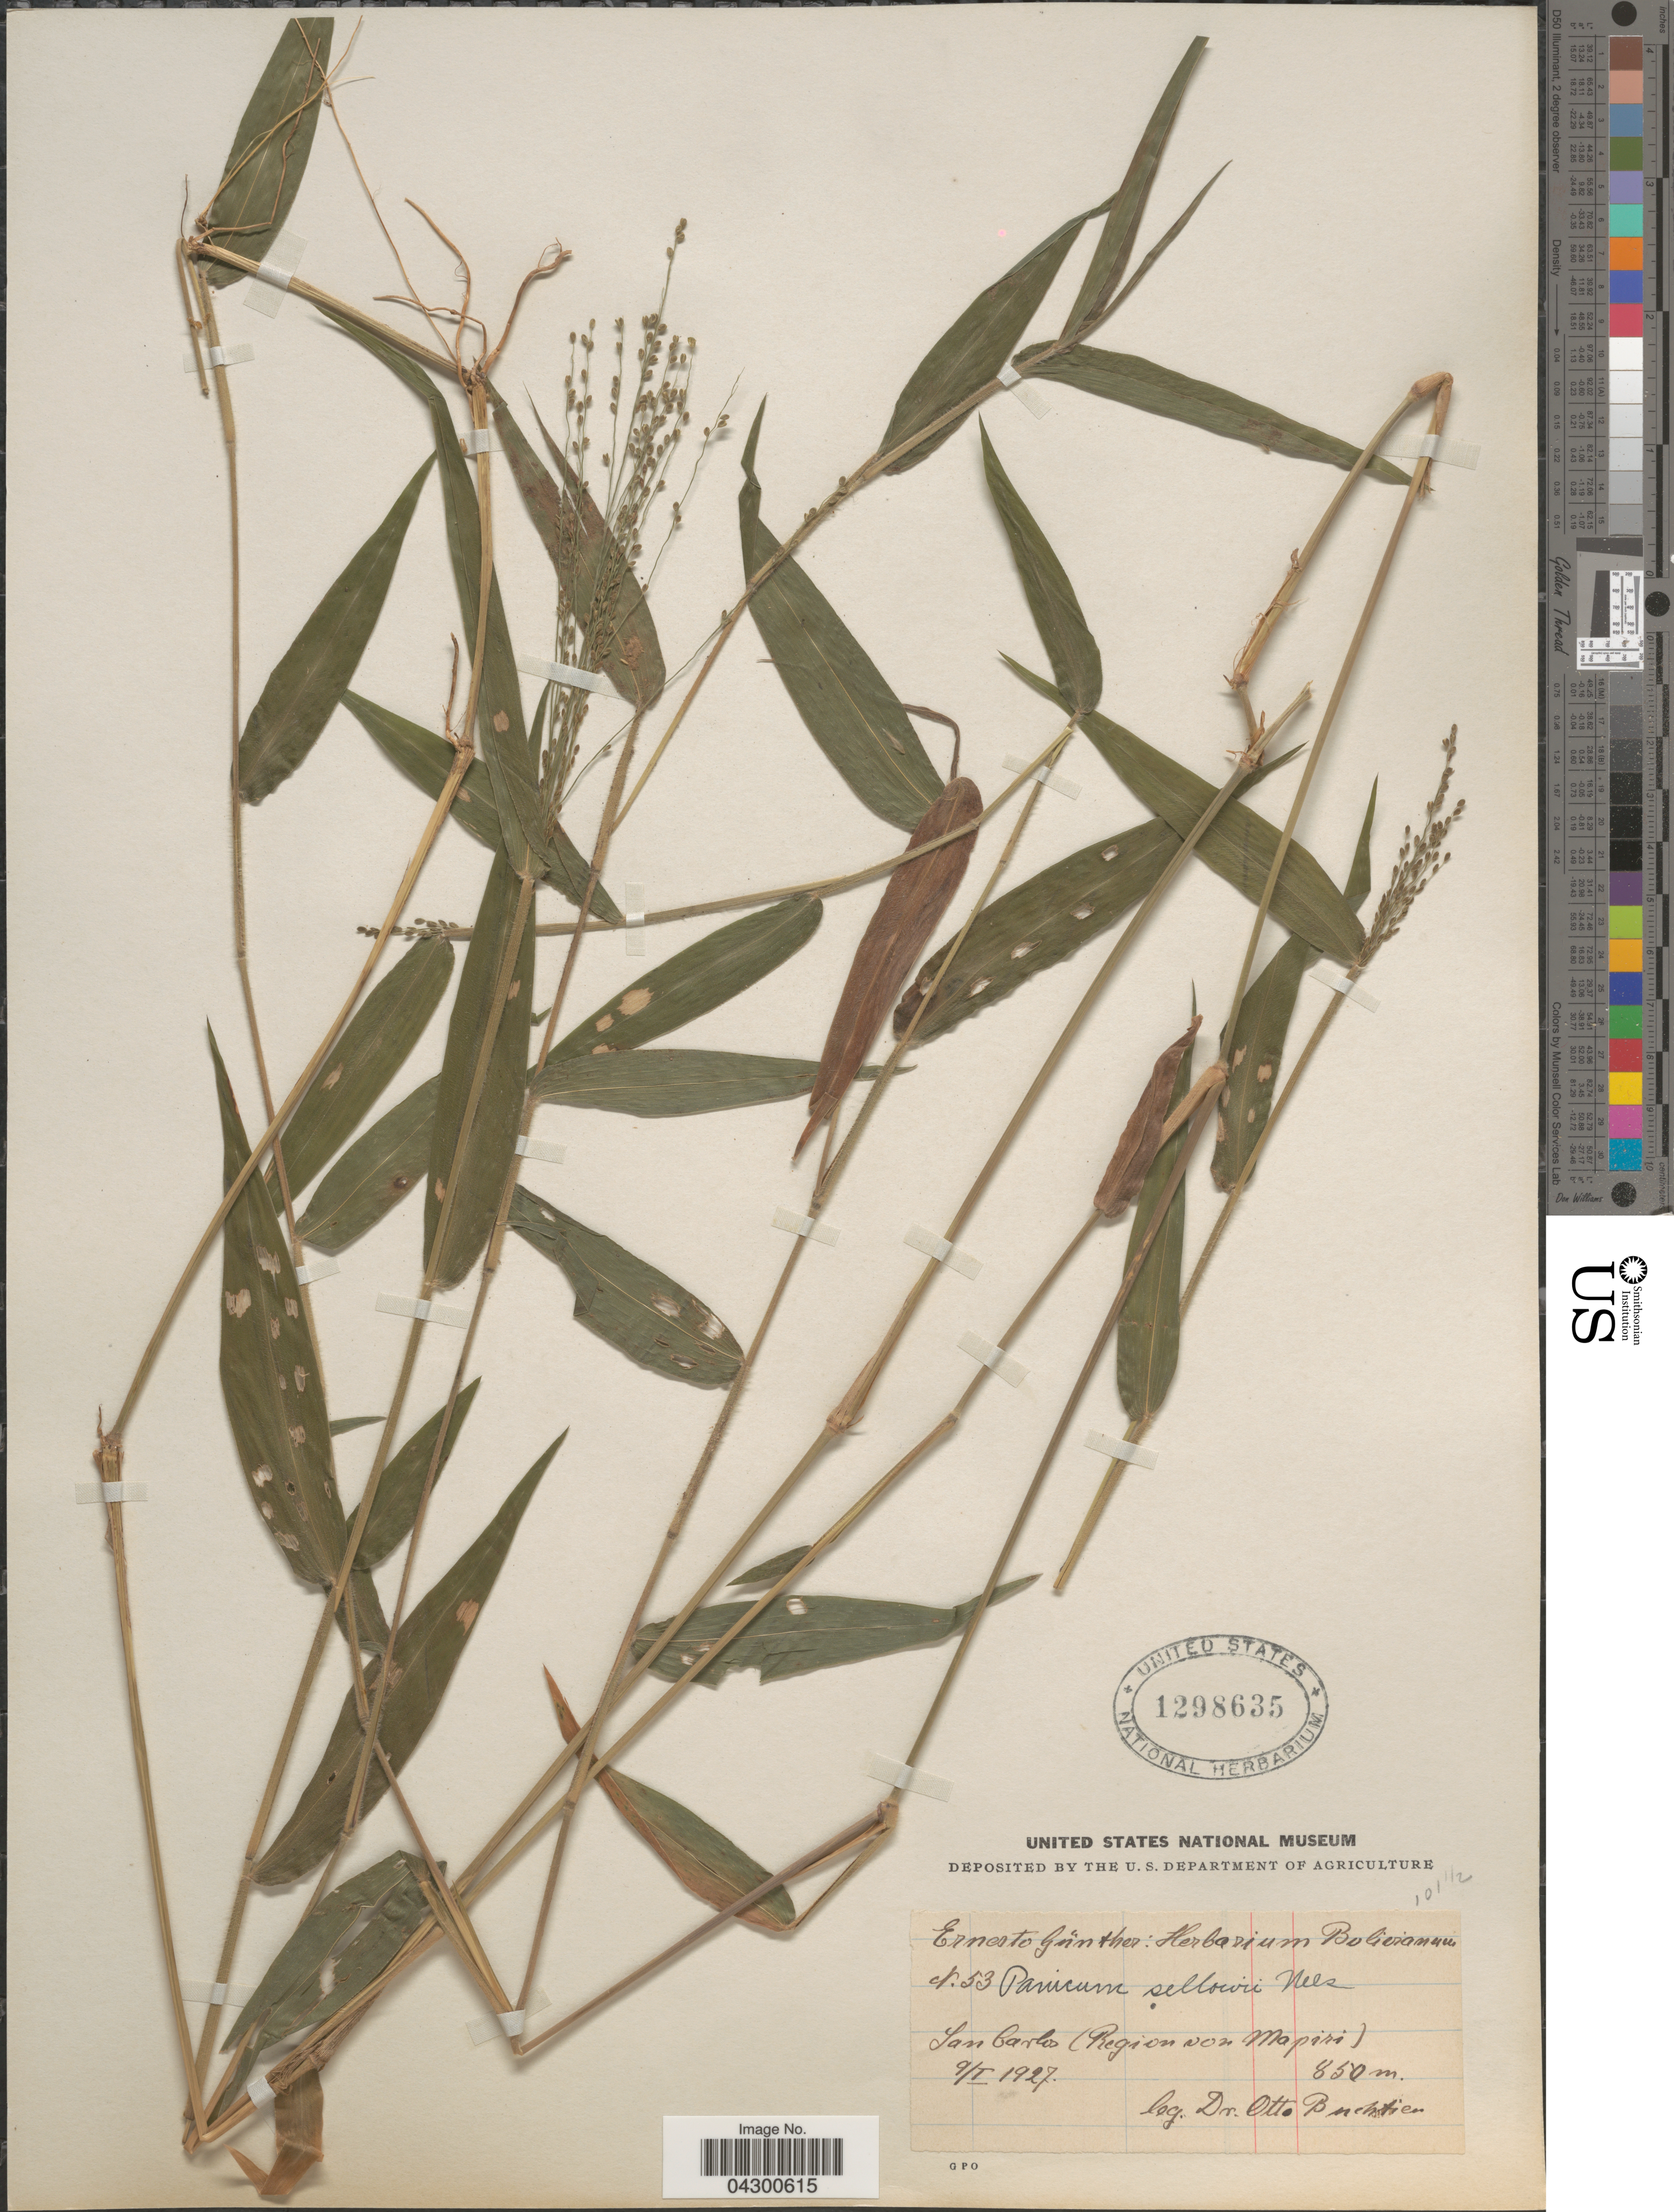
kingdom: Plantae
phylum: Tracheophyta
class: Liliopsida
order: Poales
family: Poaceae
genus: Panicum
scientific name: Panicum sellowii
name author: Nees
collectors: O. Buchtien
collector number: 53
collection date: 1927-01-09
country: Bolivia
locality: San Carlo (Region von Mapiri).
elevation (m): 850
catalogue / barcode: US 1298635